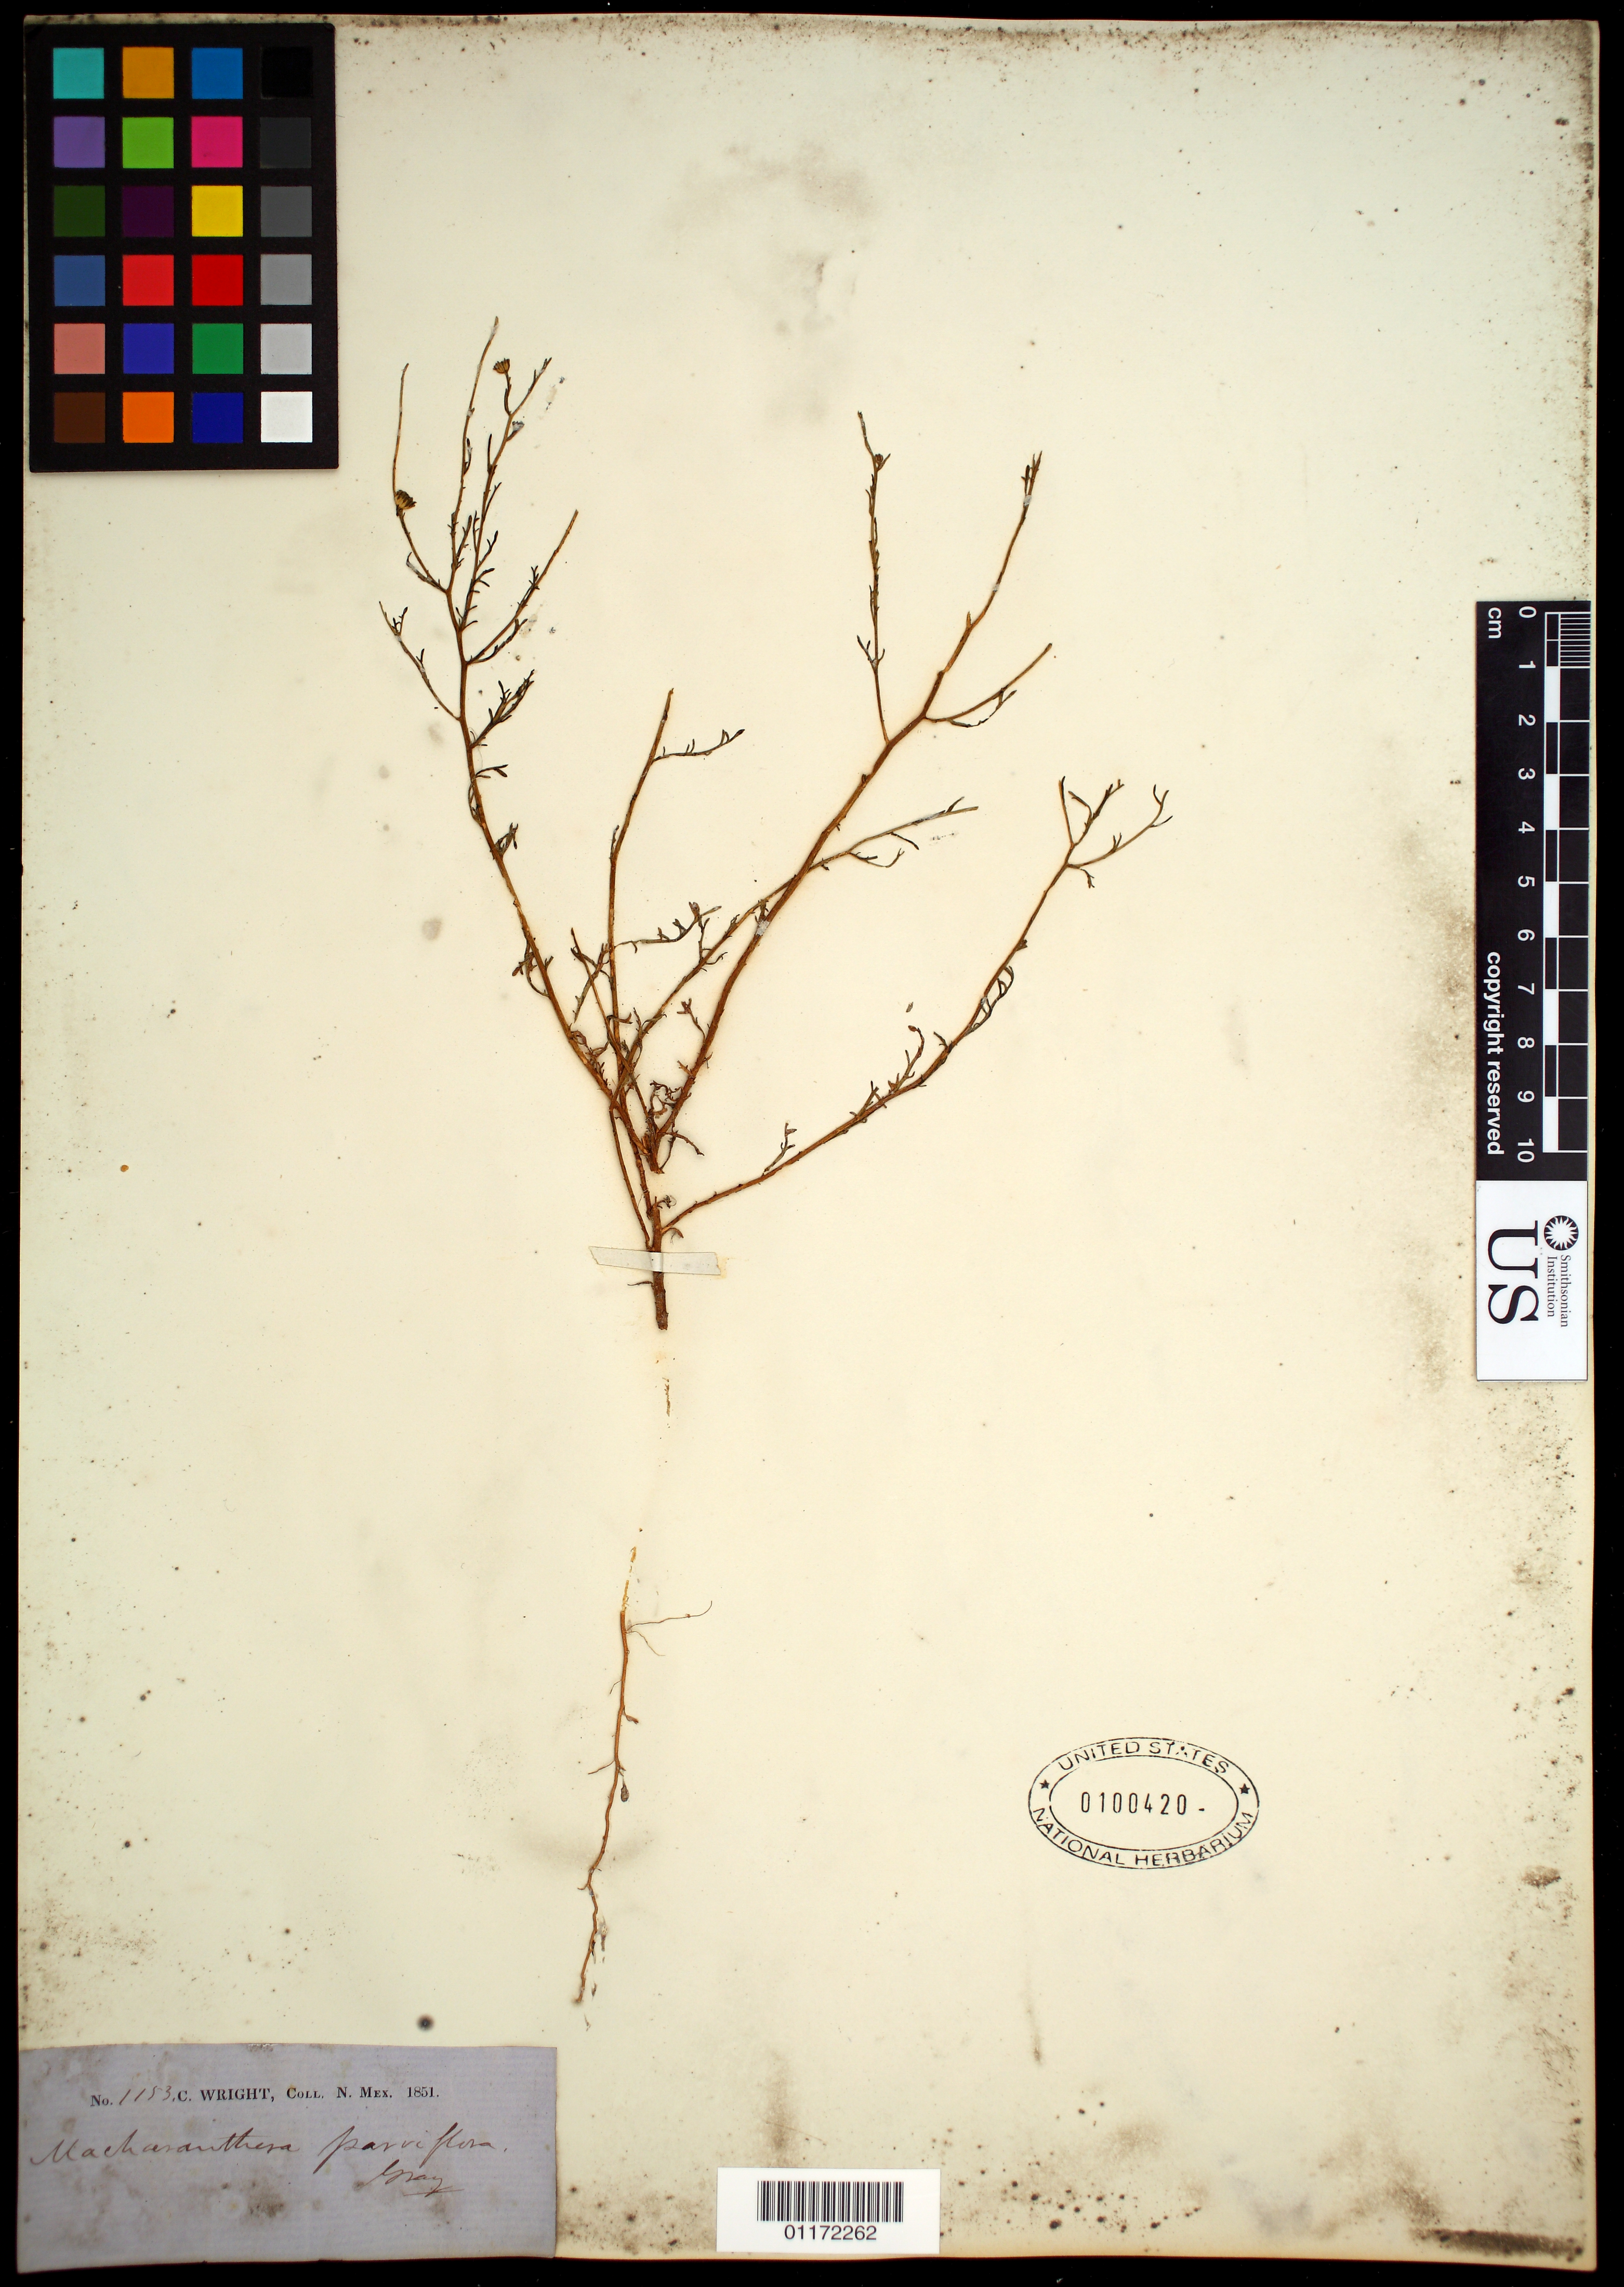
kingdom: Plantae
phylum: Tracheophyta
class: Magnoliopsida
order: Asterales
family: Asteraceae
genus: Machaeranthera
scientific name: Machaeranthera parviflora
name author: A. Gray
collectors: C. Wright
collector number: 1153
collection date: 1851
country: United States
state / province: New Mexico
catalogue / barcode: US 100420